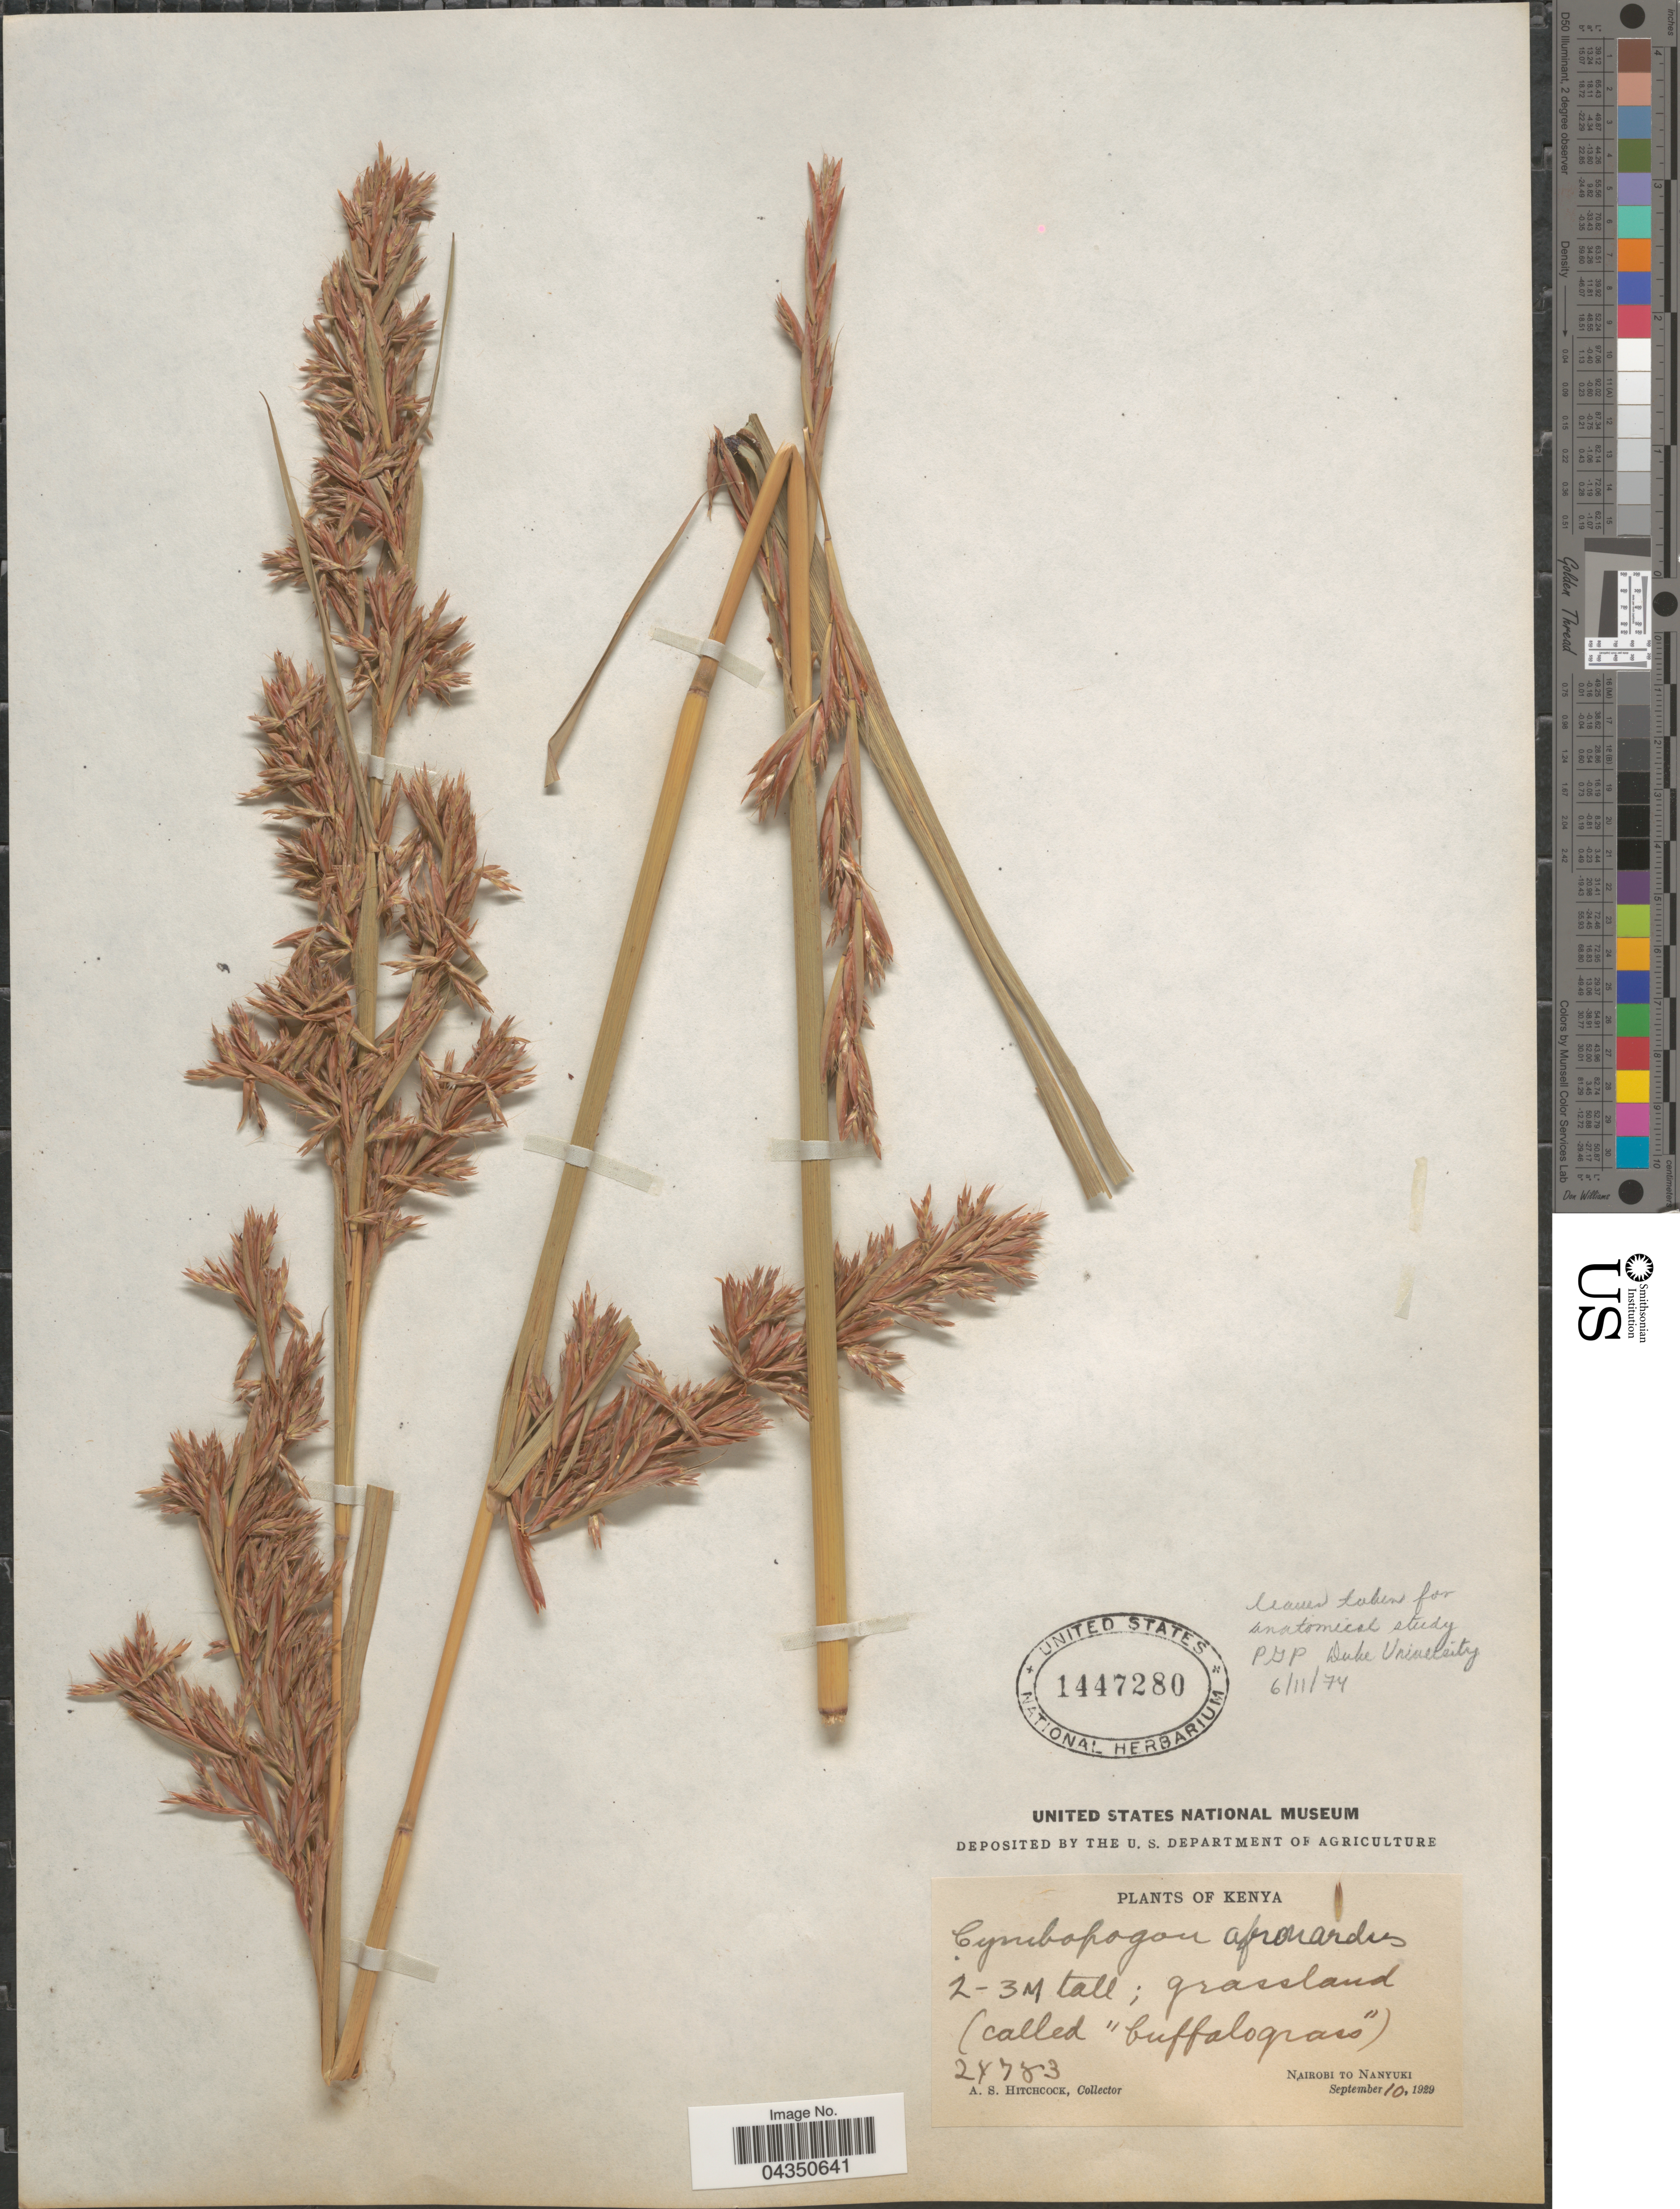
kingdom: Plantae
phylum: Tracheophyta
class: Liliopsida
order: Poales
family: Poaceae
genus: Cymbopogon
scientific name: Cymbopogon nardus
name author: (L.) Rendle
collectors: A. S. Hitchcock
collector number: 24783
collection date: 1929-09-10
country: Kenya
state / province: Nairobi Area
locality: Nairobi to Nanyuki.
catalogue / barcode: US 1447280